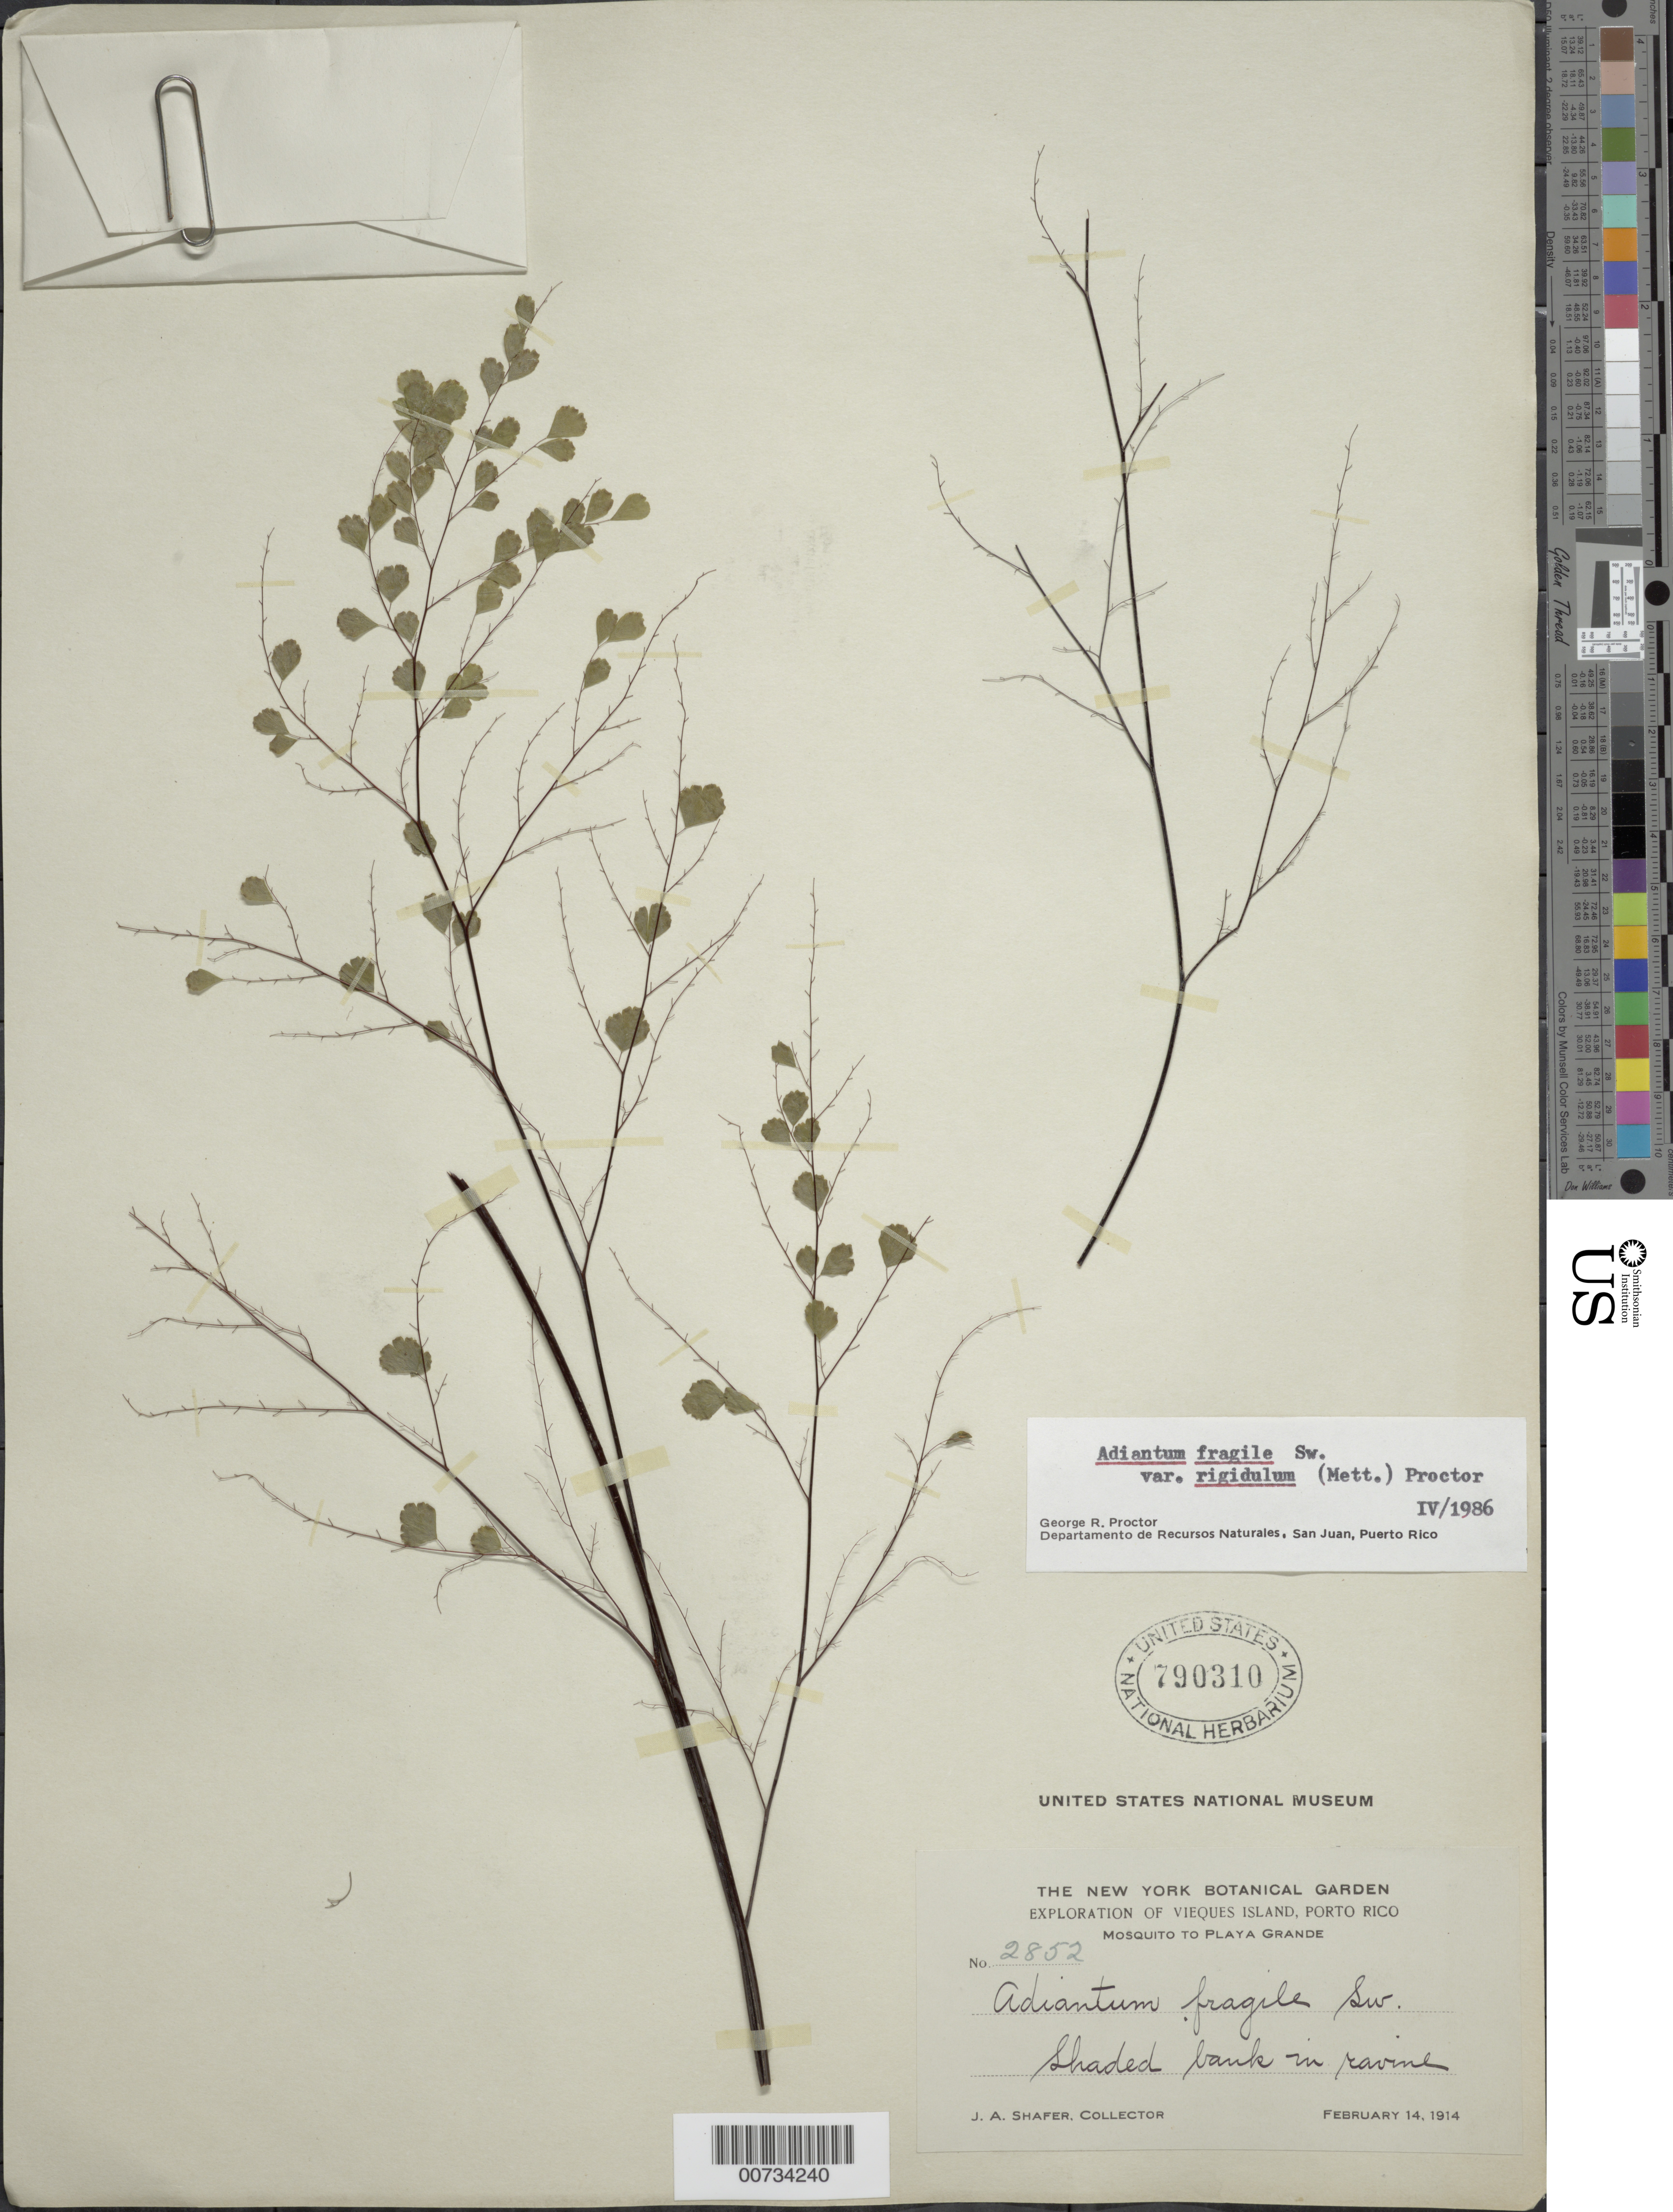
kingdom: Plantae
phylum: Tracheophyta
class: Polypodiopsida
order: Polypodiales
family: Pteridaceae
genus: Adiantum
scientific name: Adiantum fragile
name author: Sw.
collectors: J. A. Shafer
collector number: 2852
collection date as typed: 14 Feb 1914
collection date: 1914-02-14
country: Puerto Rico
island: Vieques I.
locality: Mosquito to Playa Grande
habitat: Shaded bank in ravine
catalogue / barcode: US 790310